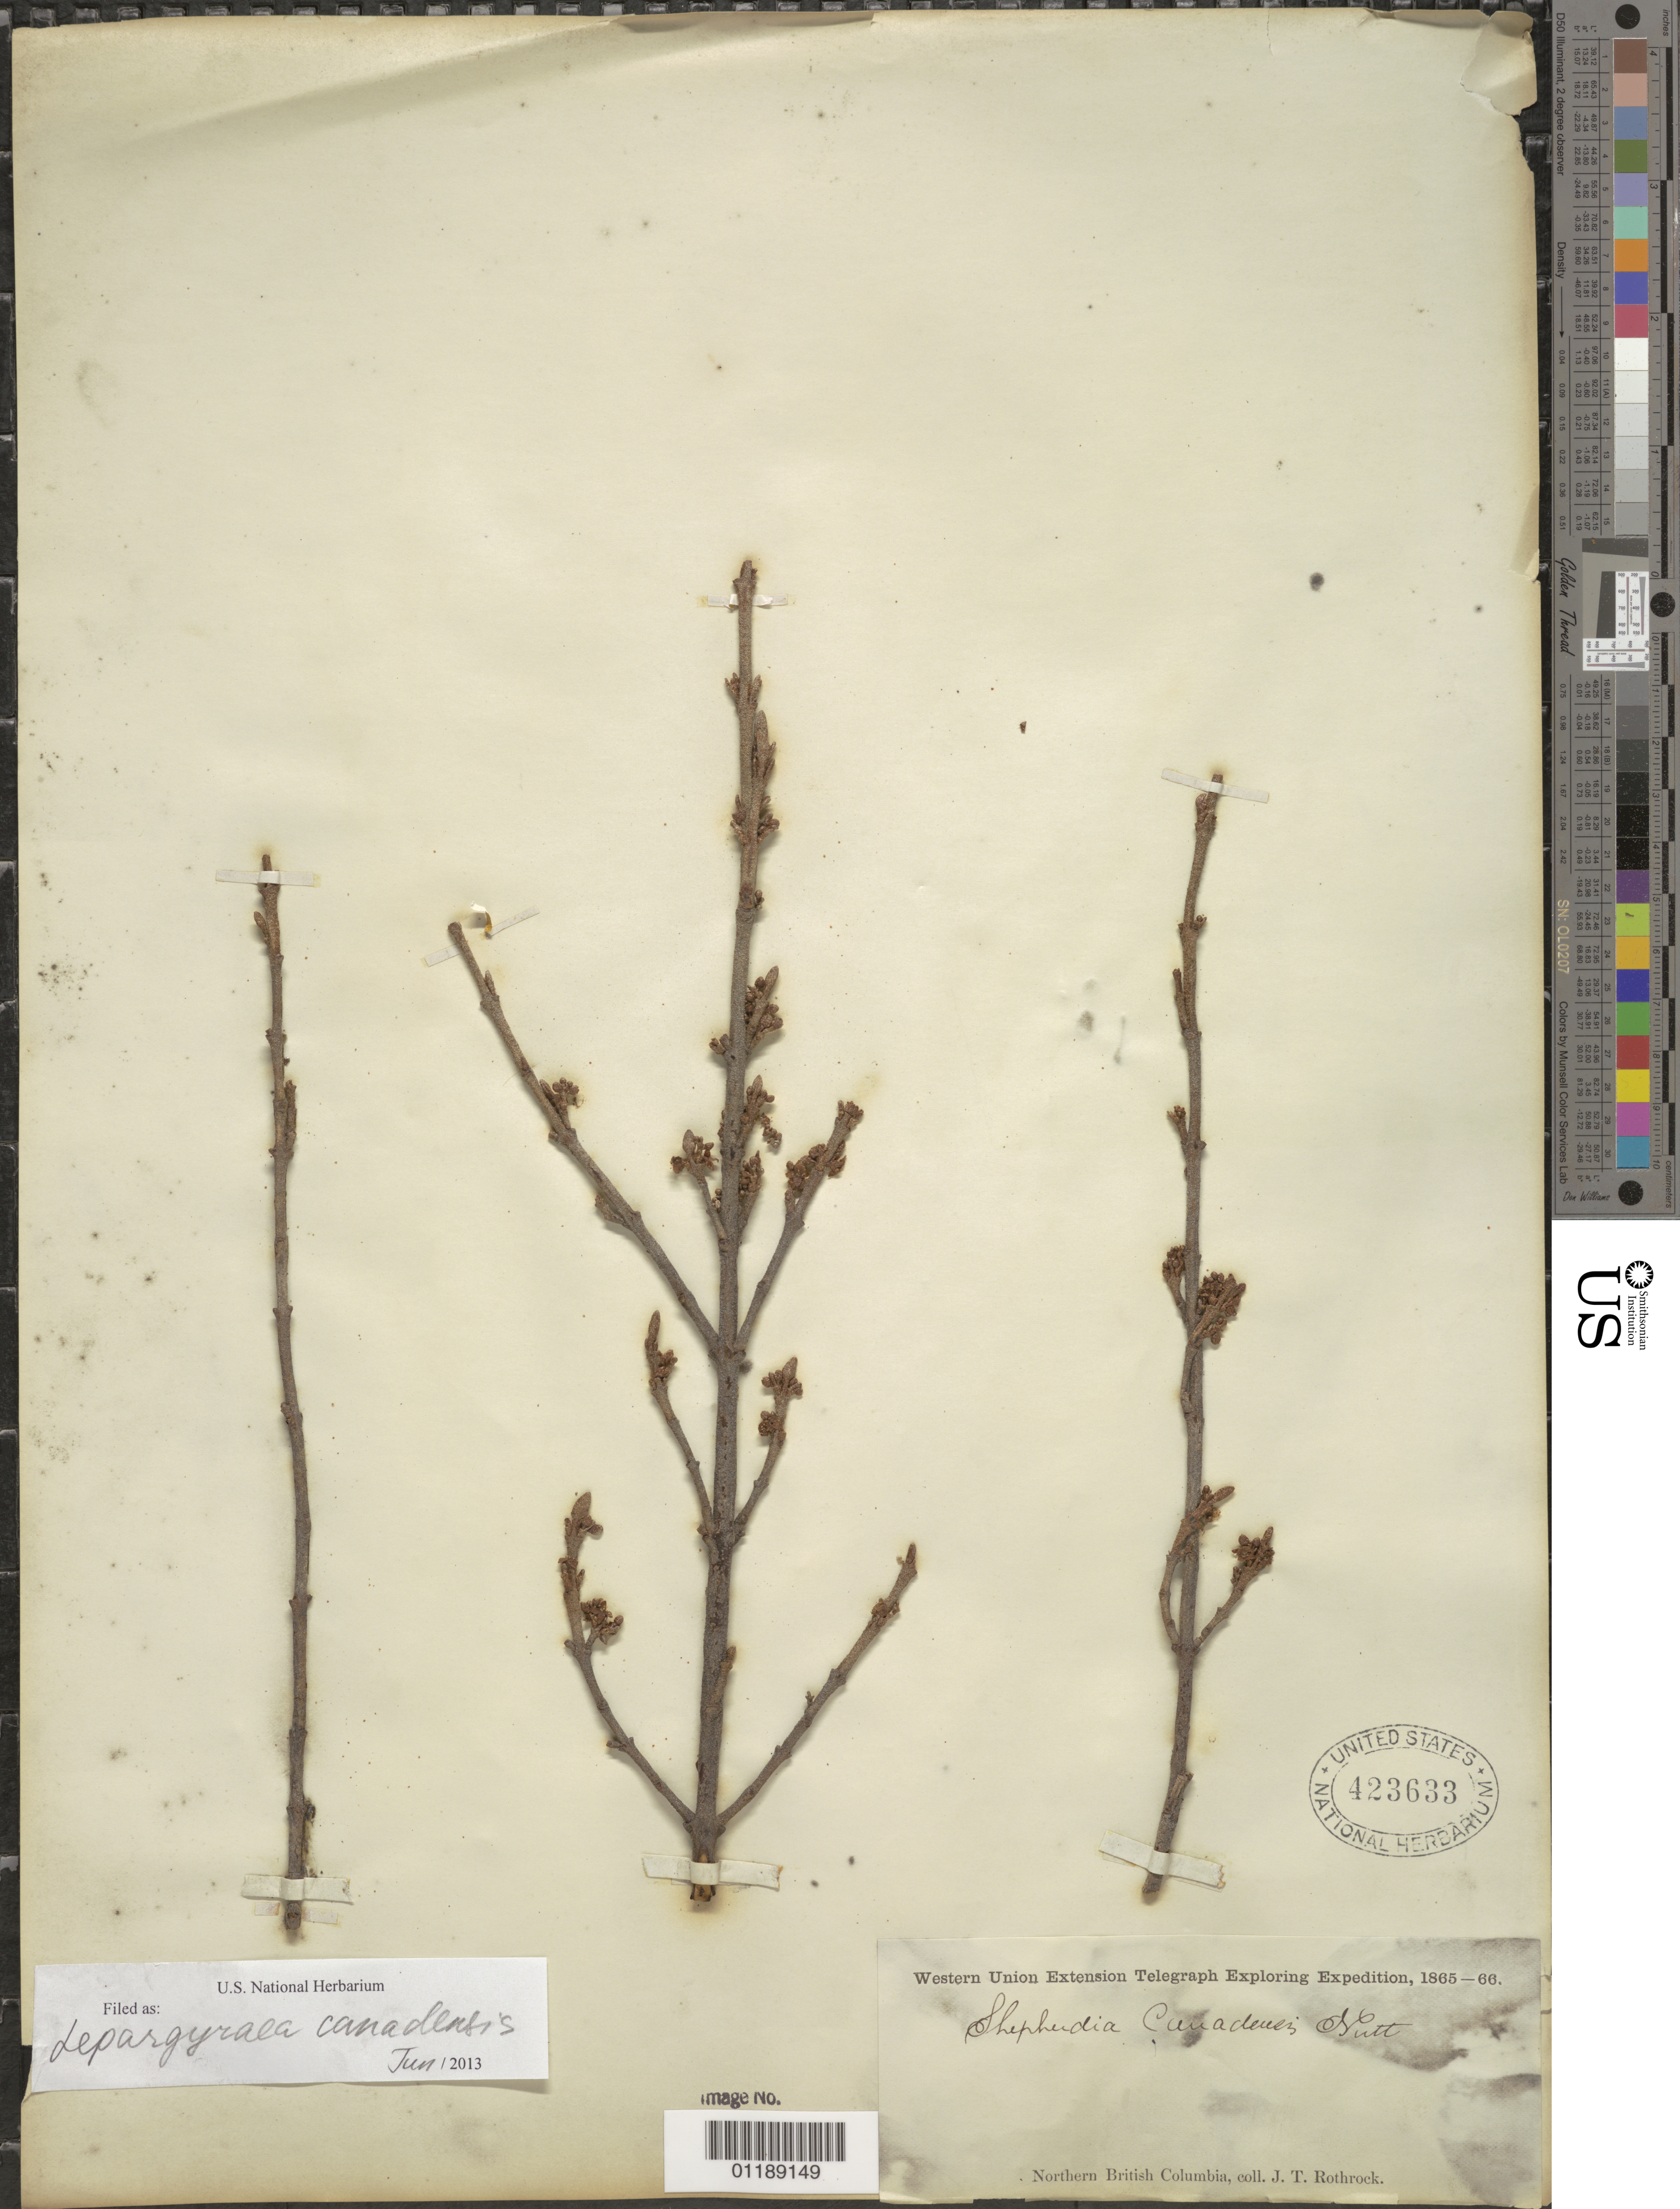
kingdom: Plantae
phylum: Tracheophyta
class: Magnoliopsida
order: Rosales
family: Elaeagnaceae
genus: Shepherdia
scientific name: Shepherdia canadensis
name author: (L.) Nutt.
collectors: J. T. Rothrock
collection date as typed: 1865 to -- --- 1866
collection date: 1865/1866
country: Canada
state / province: British Columbia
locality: N. British Columbia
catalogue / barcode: US 423633